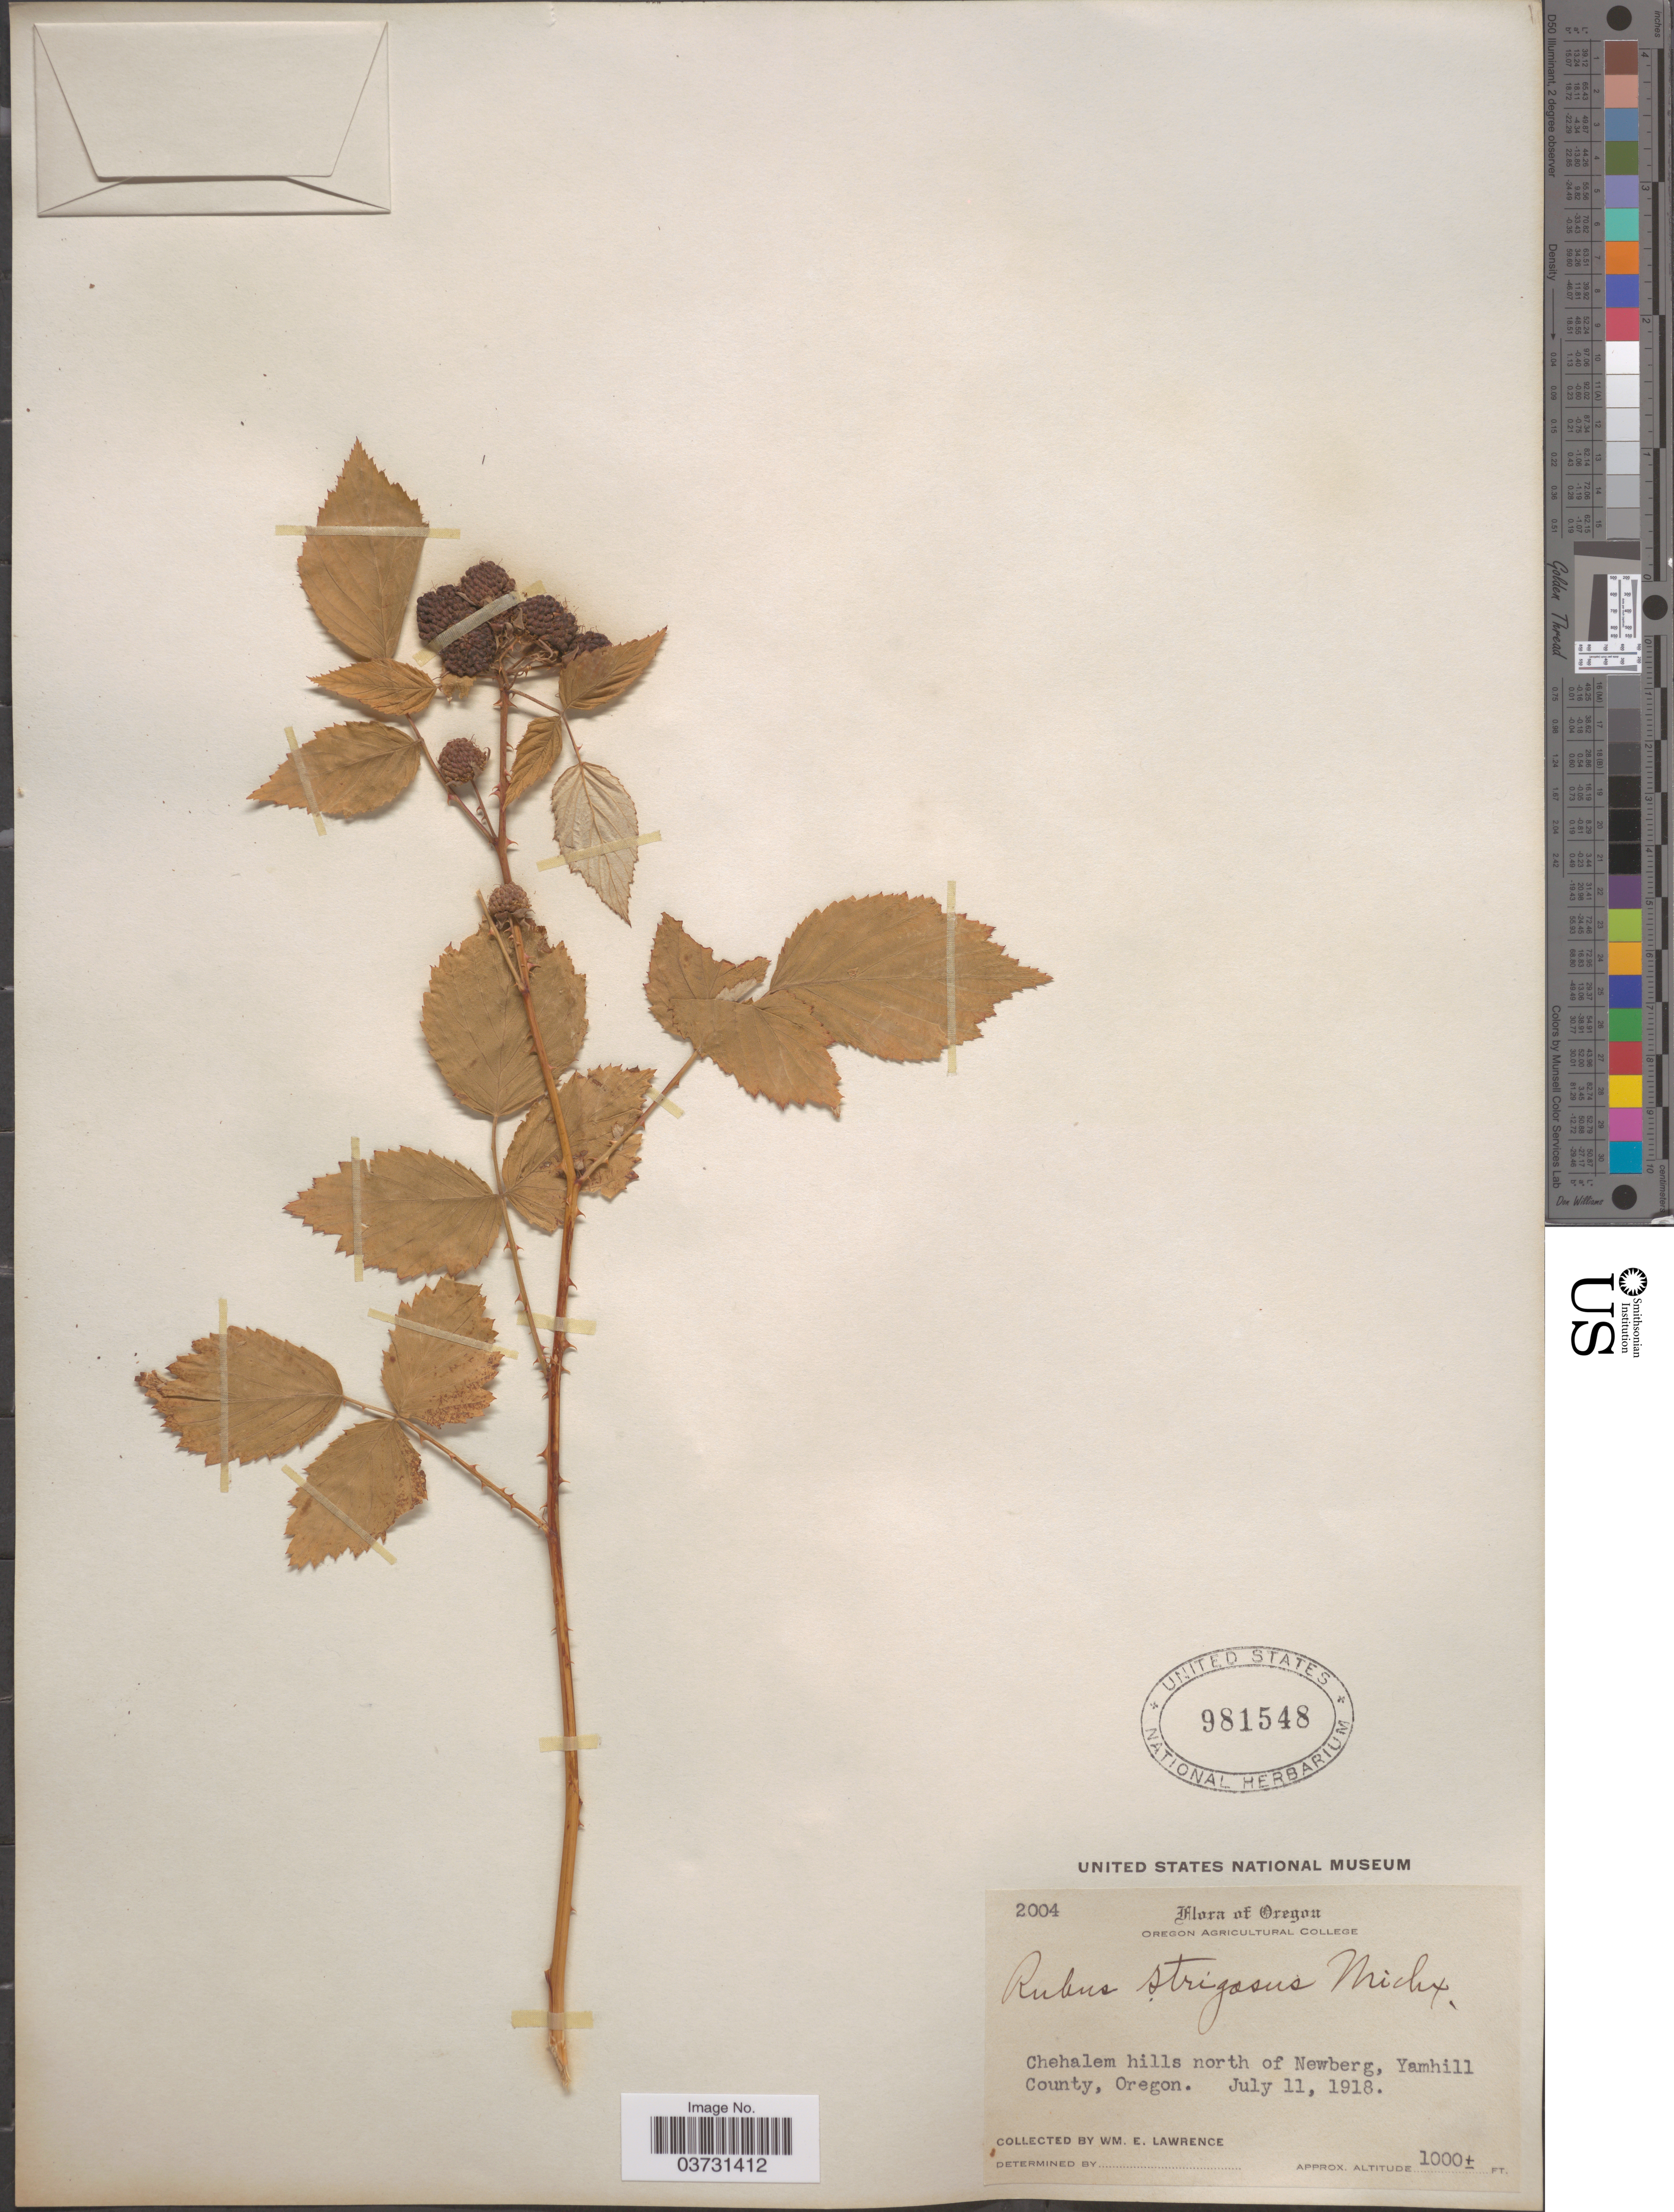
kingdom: Plantae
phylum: Tracheophyta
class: Magnoliopsida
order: Rosales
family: Rosaceae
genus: Rubus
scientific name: Rubus strigosus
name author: Michx.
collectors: W. Lawrence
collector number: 2004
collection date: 1918-07-11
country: United States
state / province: Oregon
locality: Chehalem hills north of Newberg, Yamhill County.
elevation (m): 305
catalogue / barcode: US 981548